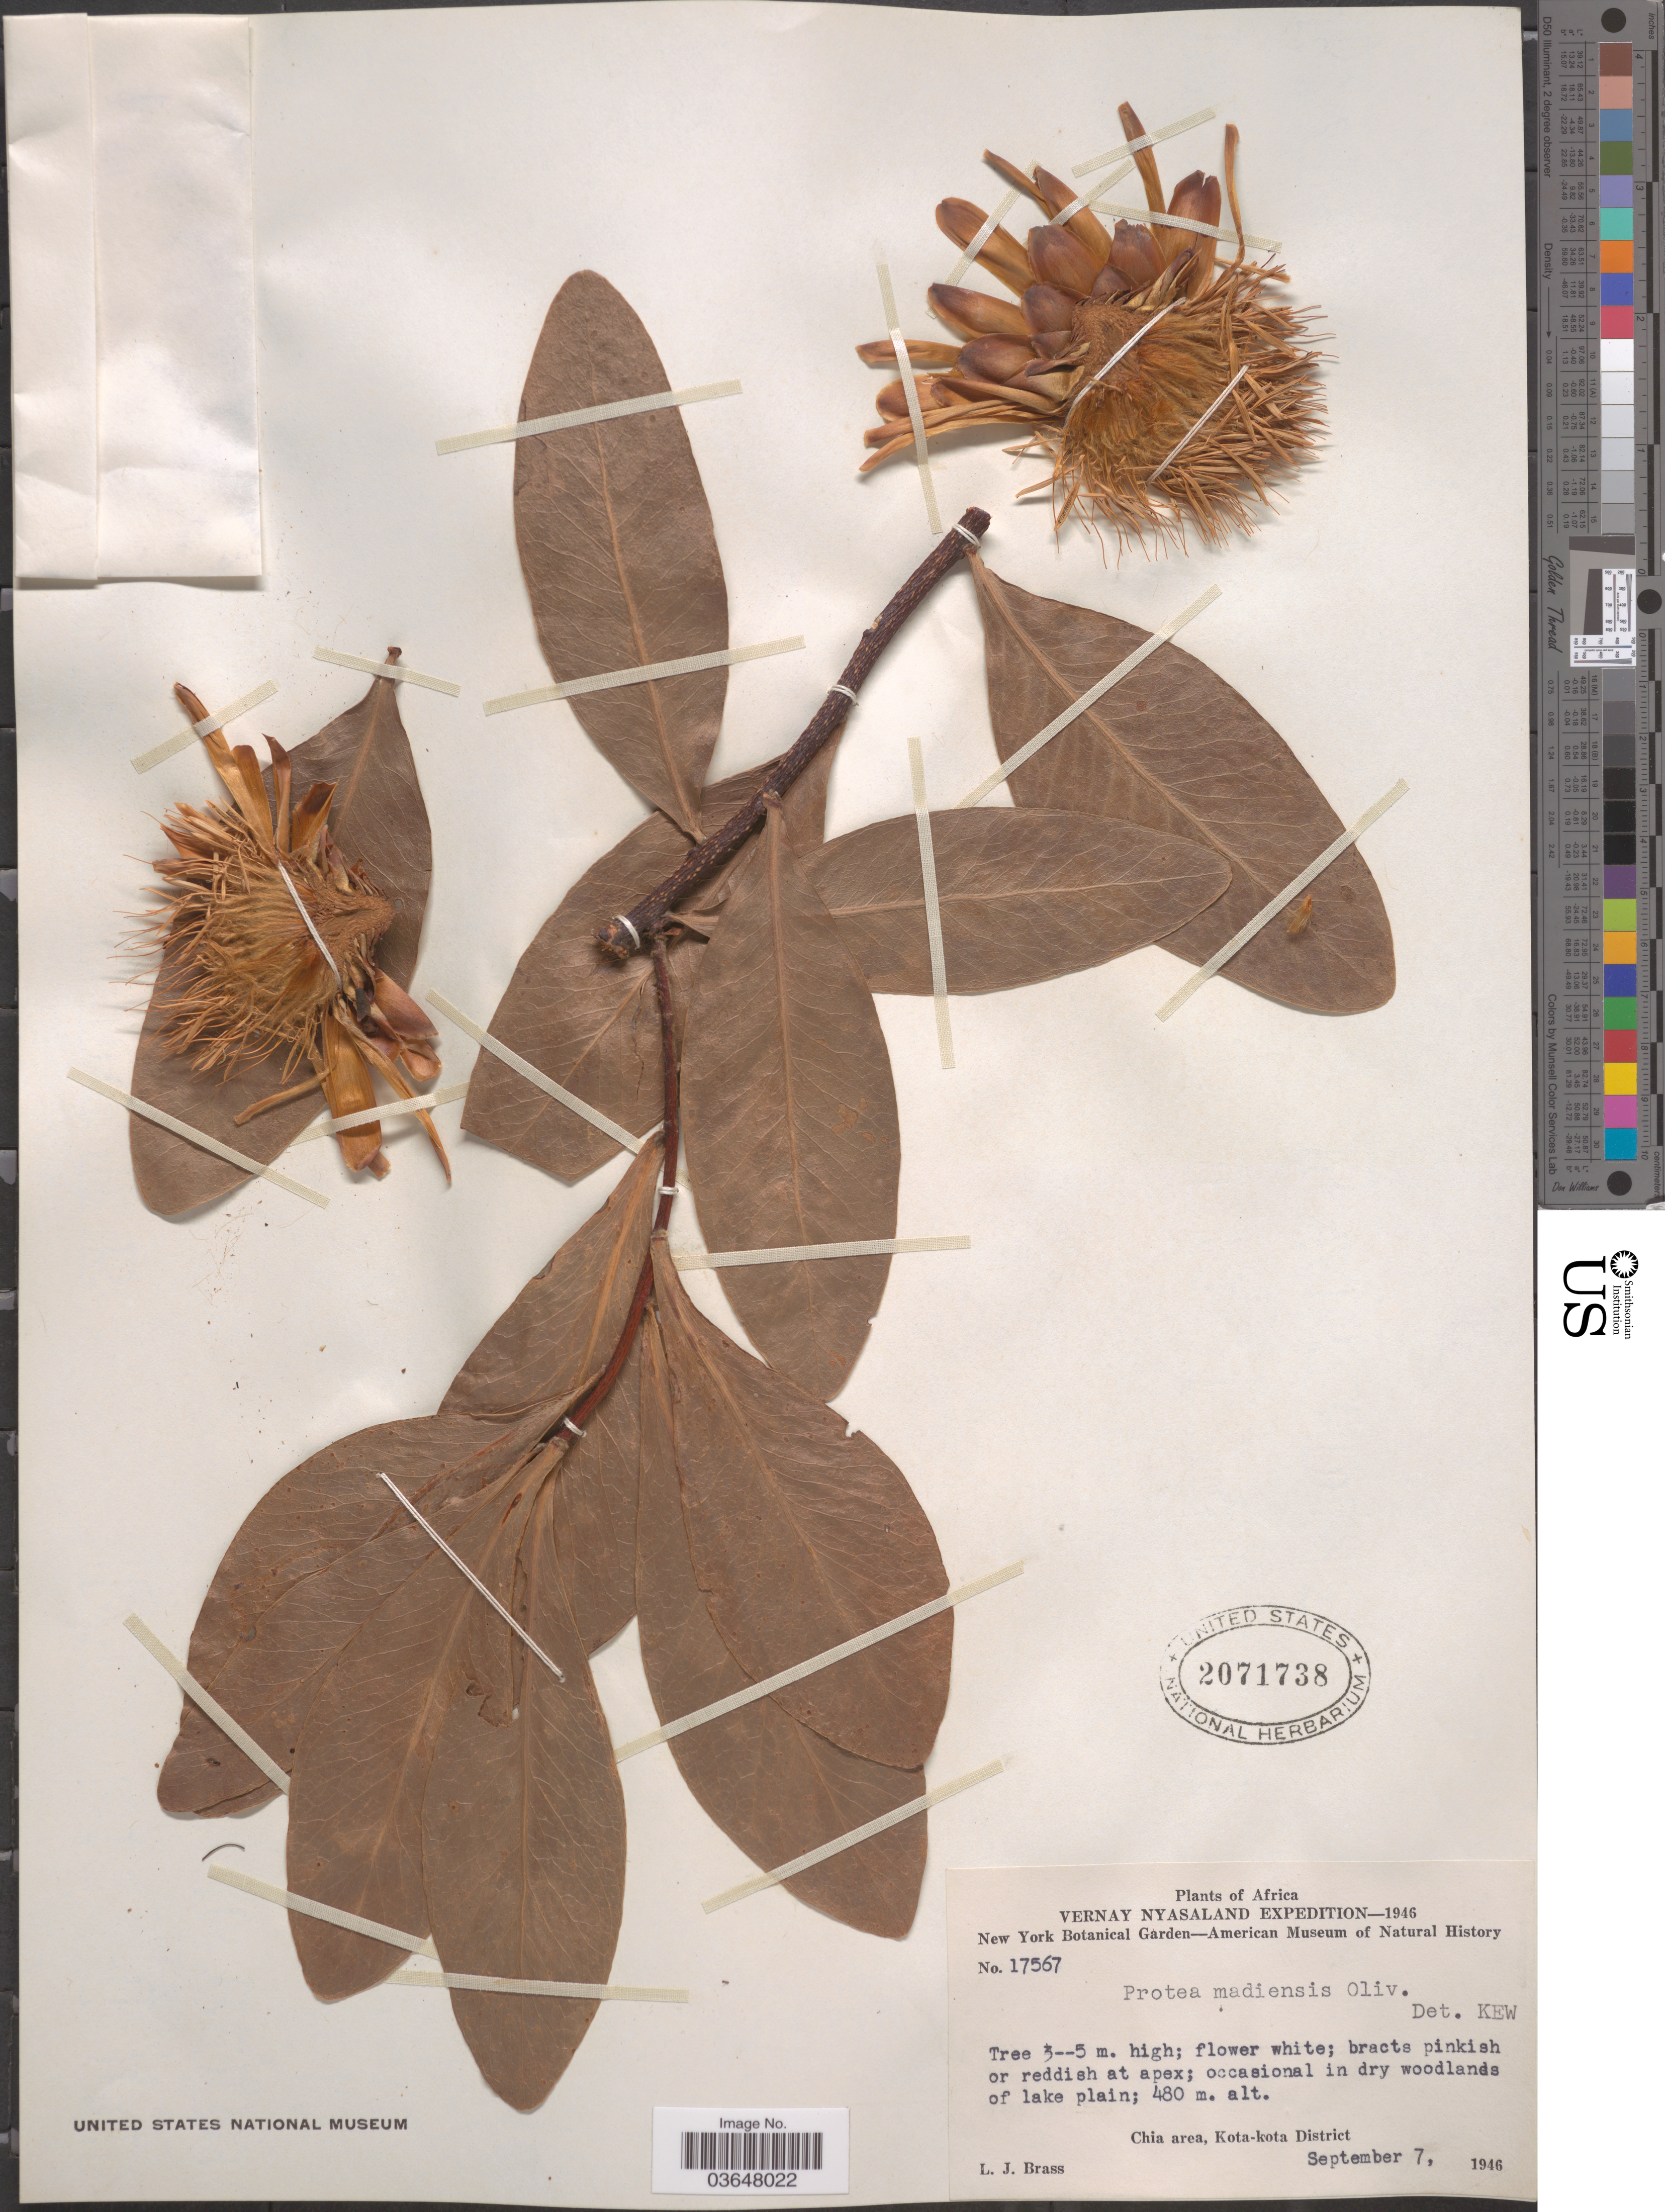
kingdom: Plantae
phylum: Tracheophyta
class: Magnoliopsida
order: Proteales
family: Proteaceae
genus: Protea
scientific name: Protea madiensis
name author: Oliv.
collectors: L. J. Brass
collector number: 17567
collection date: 1946-09-07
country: Malawi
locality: Vernay Nyasaland. Chia area, Kota-kota District.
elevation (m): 480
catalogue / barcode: US 2071738